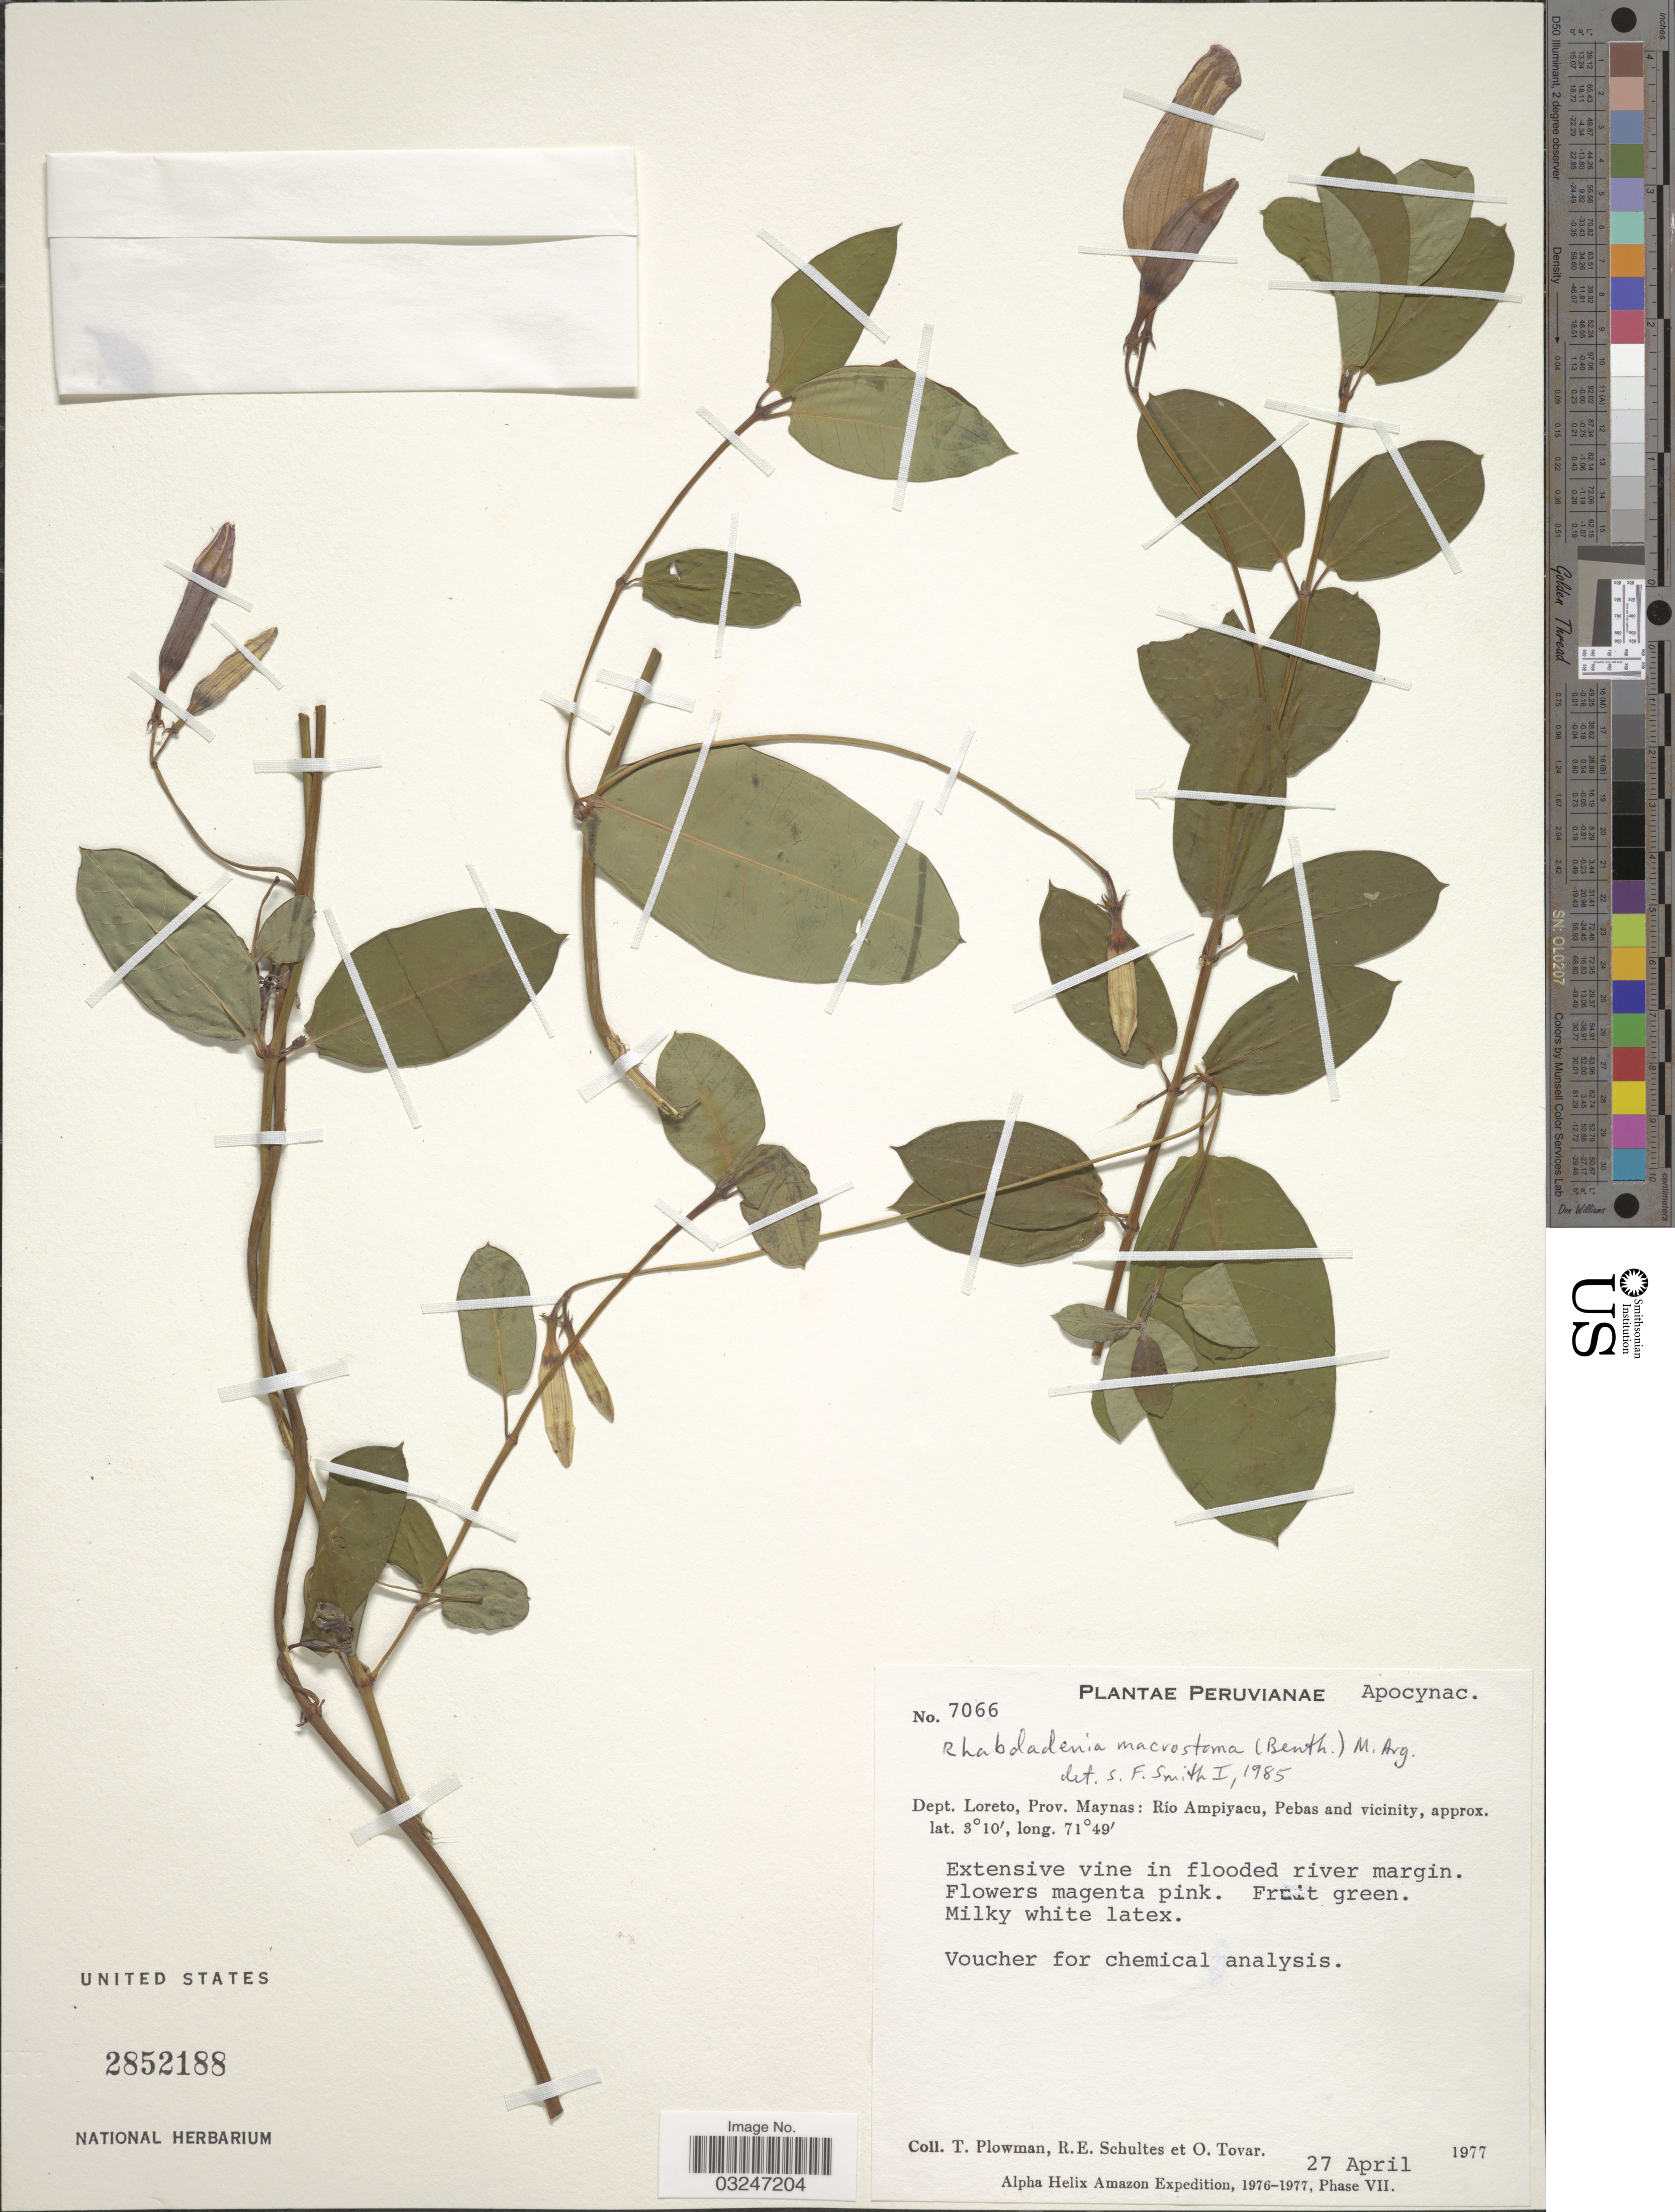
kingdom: Plantae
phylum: Tracheophyta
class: Magnoliopsida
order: Gentianales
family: Apocynaceae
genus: Rhabdadenia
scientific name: Rhabdadenia macrostoma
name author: (Benth.) Müll. Arg.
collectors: T. Plowman, R. E. Schultes & Ó. Tovar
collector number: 7066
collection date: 1977-04-27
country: Peru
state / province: Loreto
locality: Dept. Loreto, Prov. Maynas: Río Ampiyacu, Pebas and vicinity.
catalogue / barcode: US 2852188